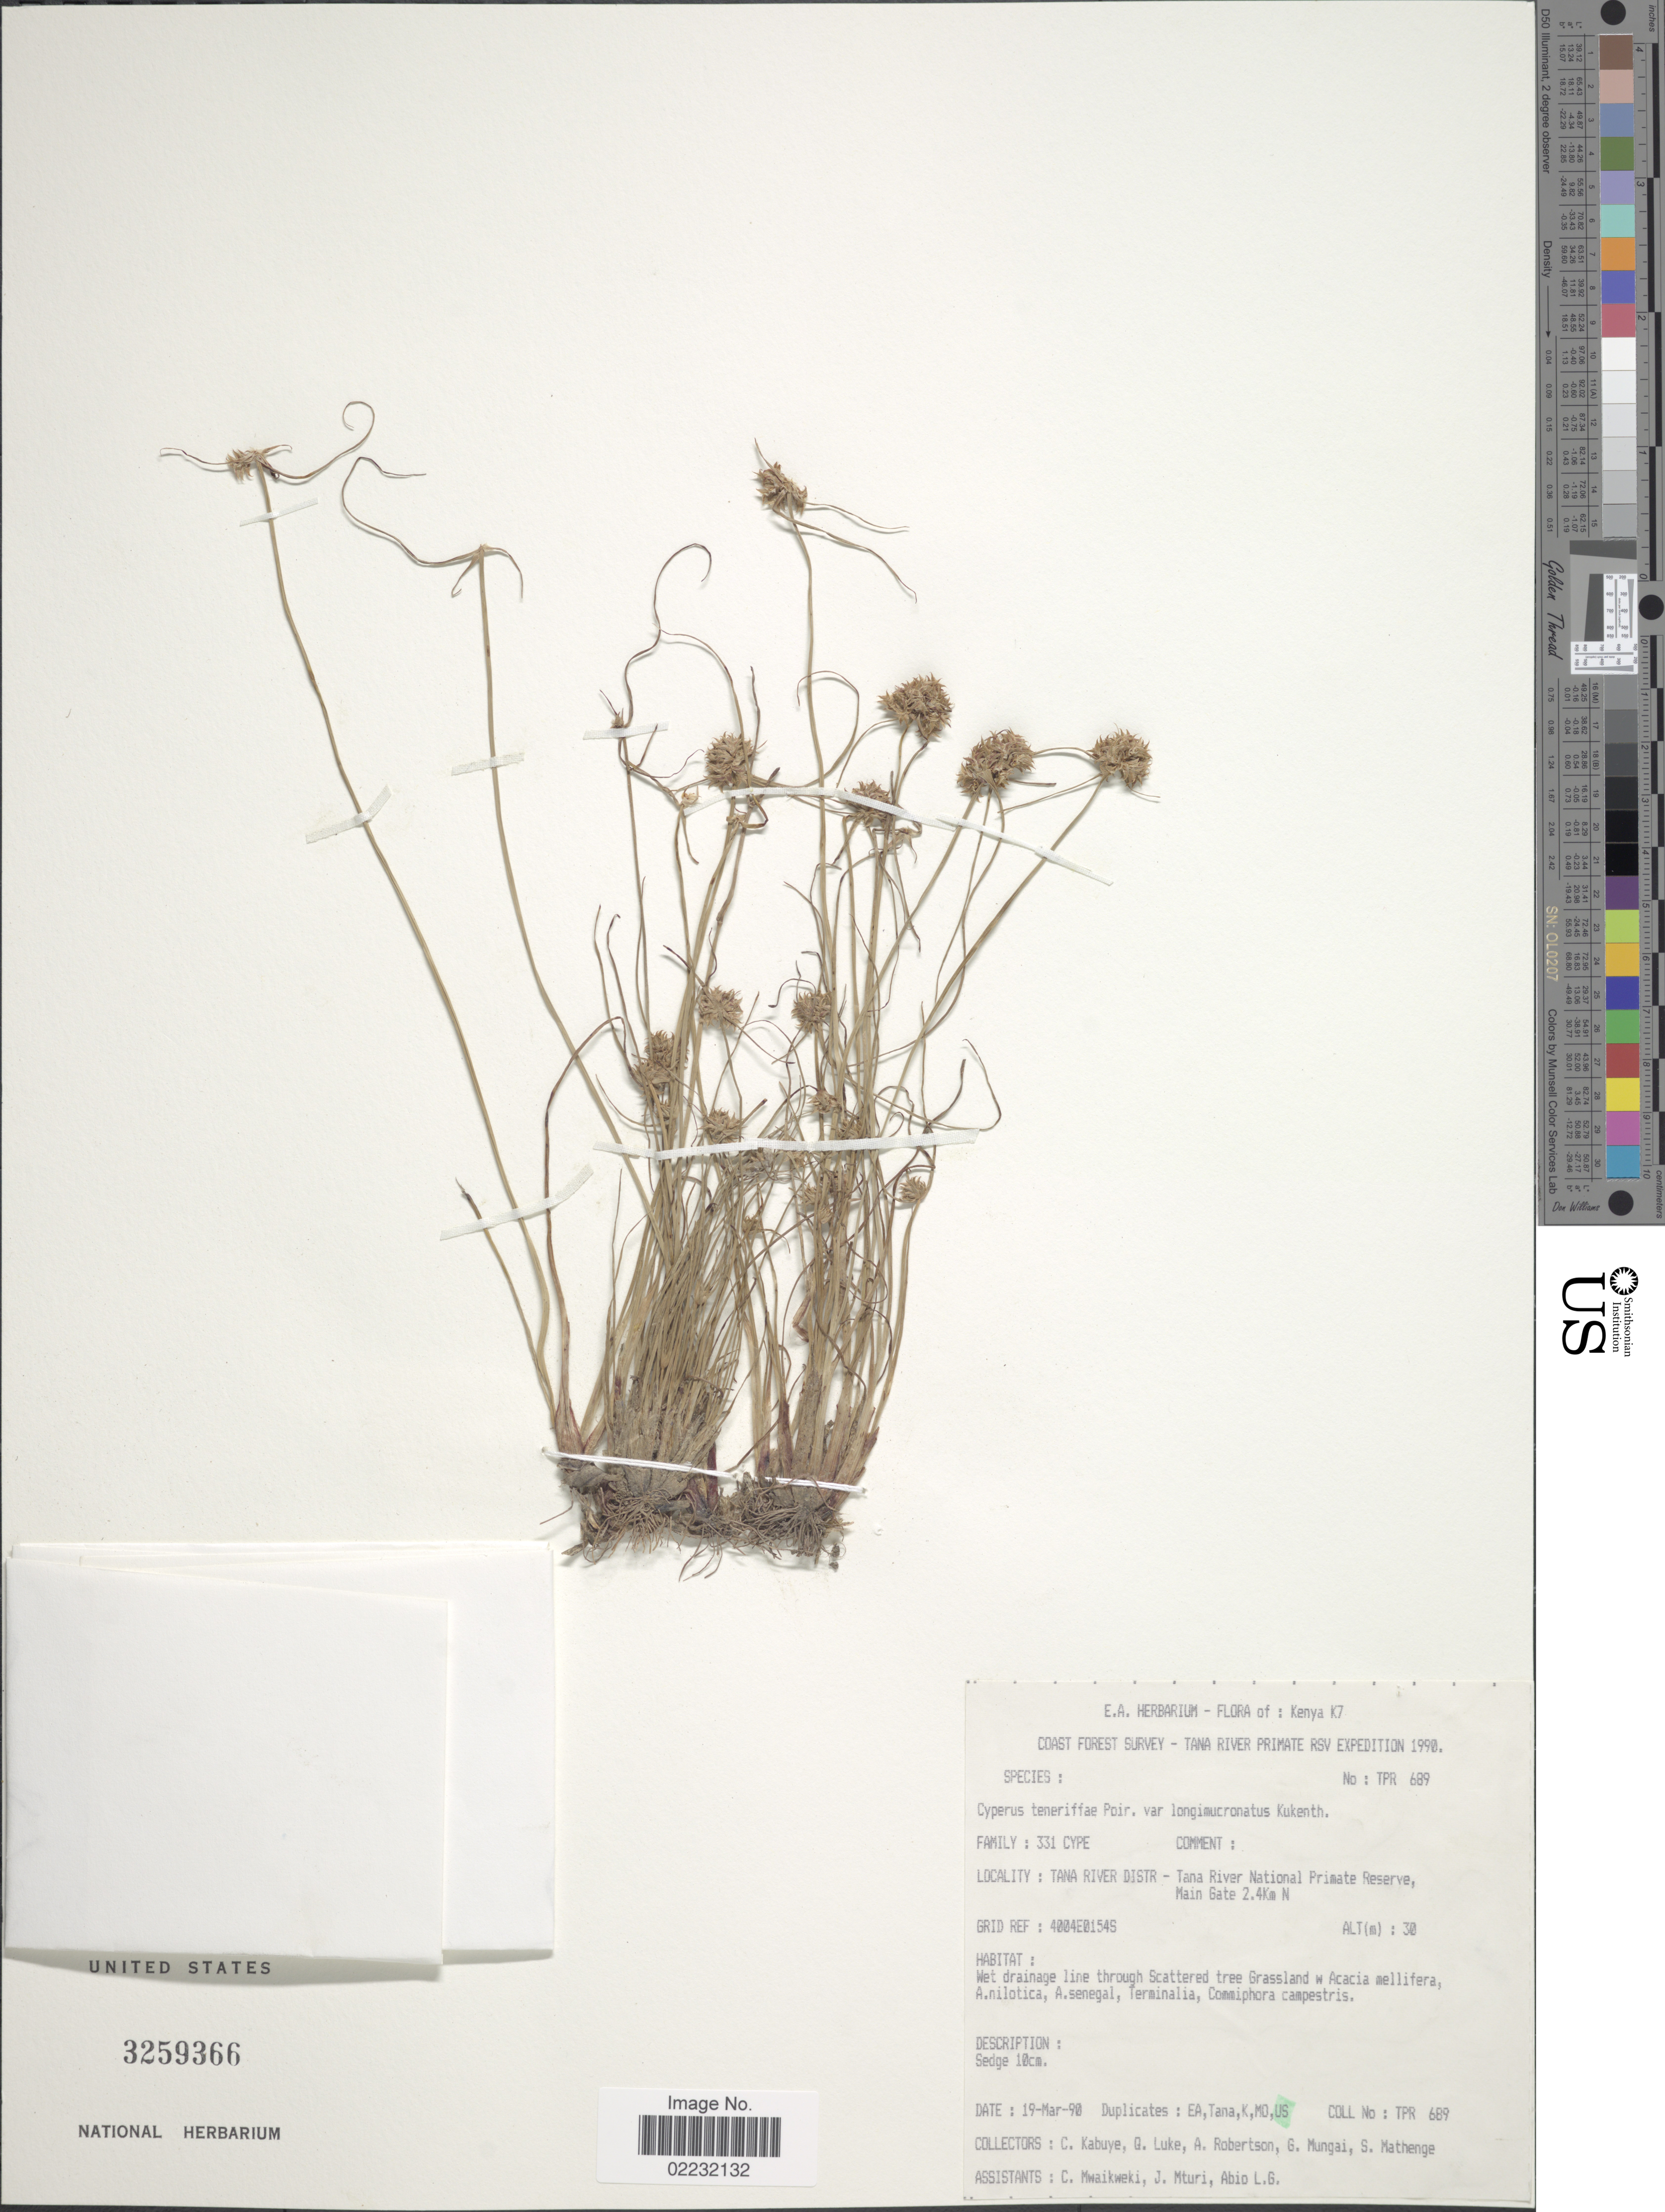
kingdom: Plantae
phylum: Tracheophyta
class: Liliopsida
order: Poales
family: Cyperaceae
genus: Cyperus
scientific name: Cyperus rubicundus var. longimucronatus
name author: (Kük.) comb. ined.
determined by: Strong, Mark T., (BOT), Smithsonian Institution - National Museum of Natural History (UNITED STATES)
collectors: C. Kabuye, Q. Luke, A. Robertson, G. Mungai & et al.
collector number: TPR689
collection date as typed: Transcribed d/m/y: 19/3/90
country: Kenya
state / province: Tana River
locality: K7, Tana River Distr-Tana River National Primate Reserve, Main Gate 2.4 km N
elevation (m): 30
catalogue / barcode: US 3259366